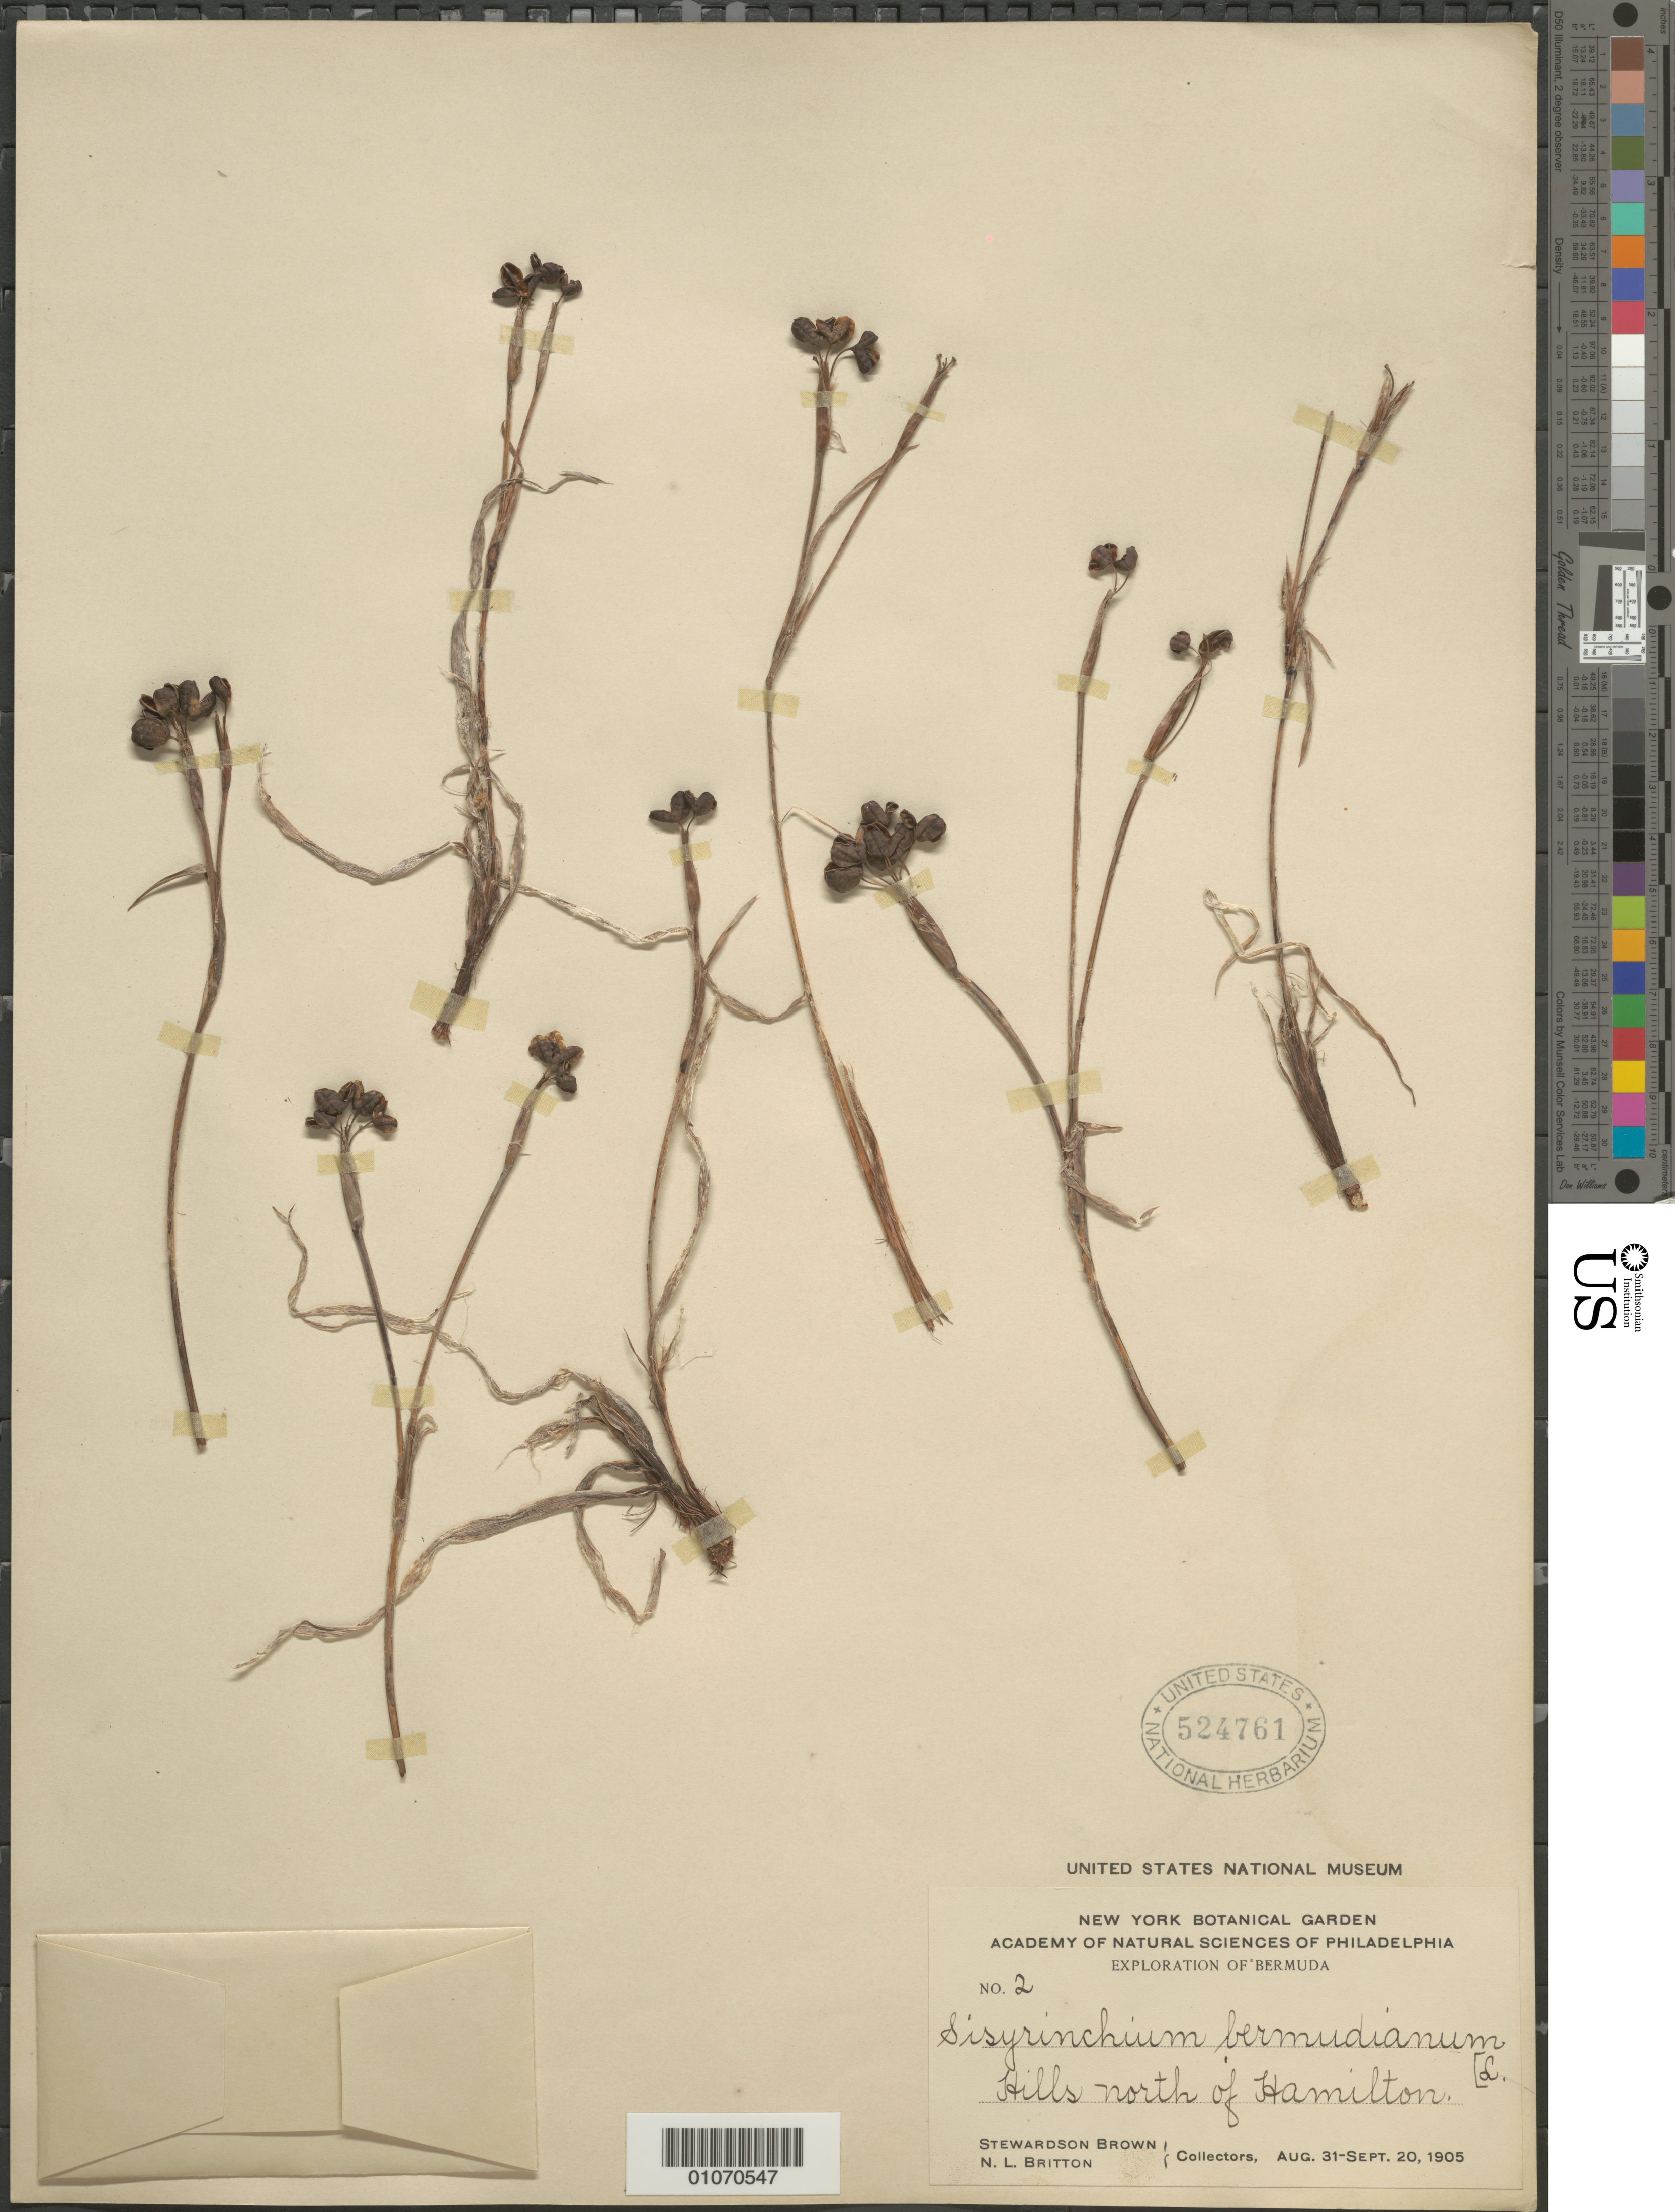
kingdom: Plantae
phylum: Tracheophyta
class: Liliopsida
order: Asparagales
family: Iridaceae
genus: Sisyrinchium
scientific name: Sisyrinchium bermudiana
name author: L.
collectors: S. Brown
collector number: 2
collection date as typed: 31 Aug 1905 to 20 Sep 1905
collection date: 1905-08-31/1905-09-20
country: Bermuda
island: Bermuda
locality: Hamilton, hills north of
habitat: Hills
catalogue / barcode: US 524761